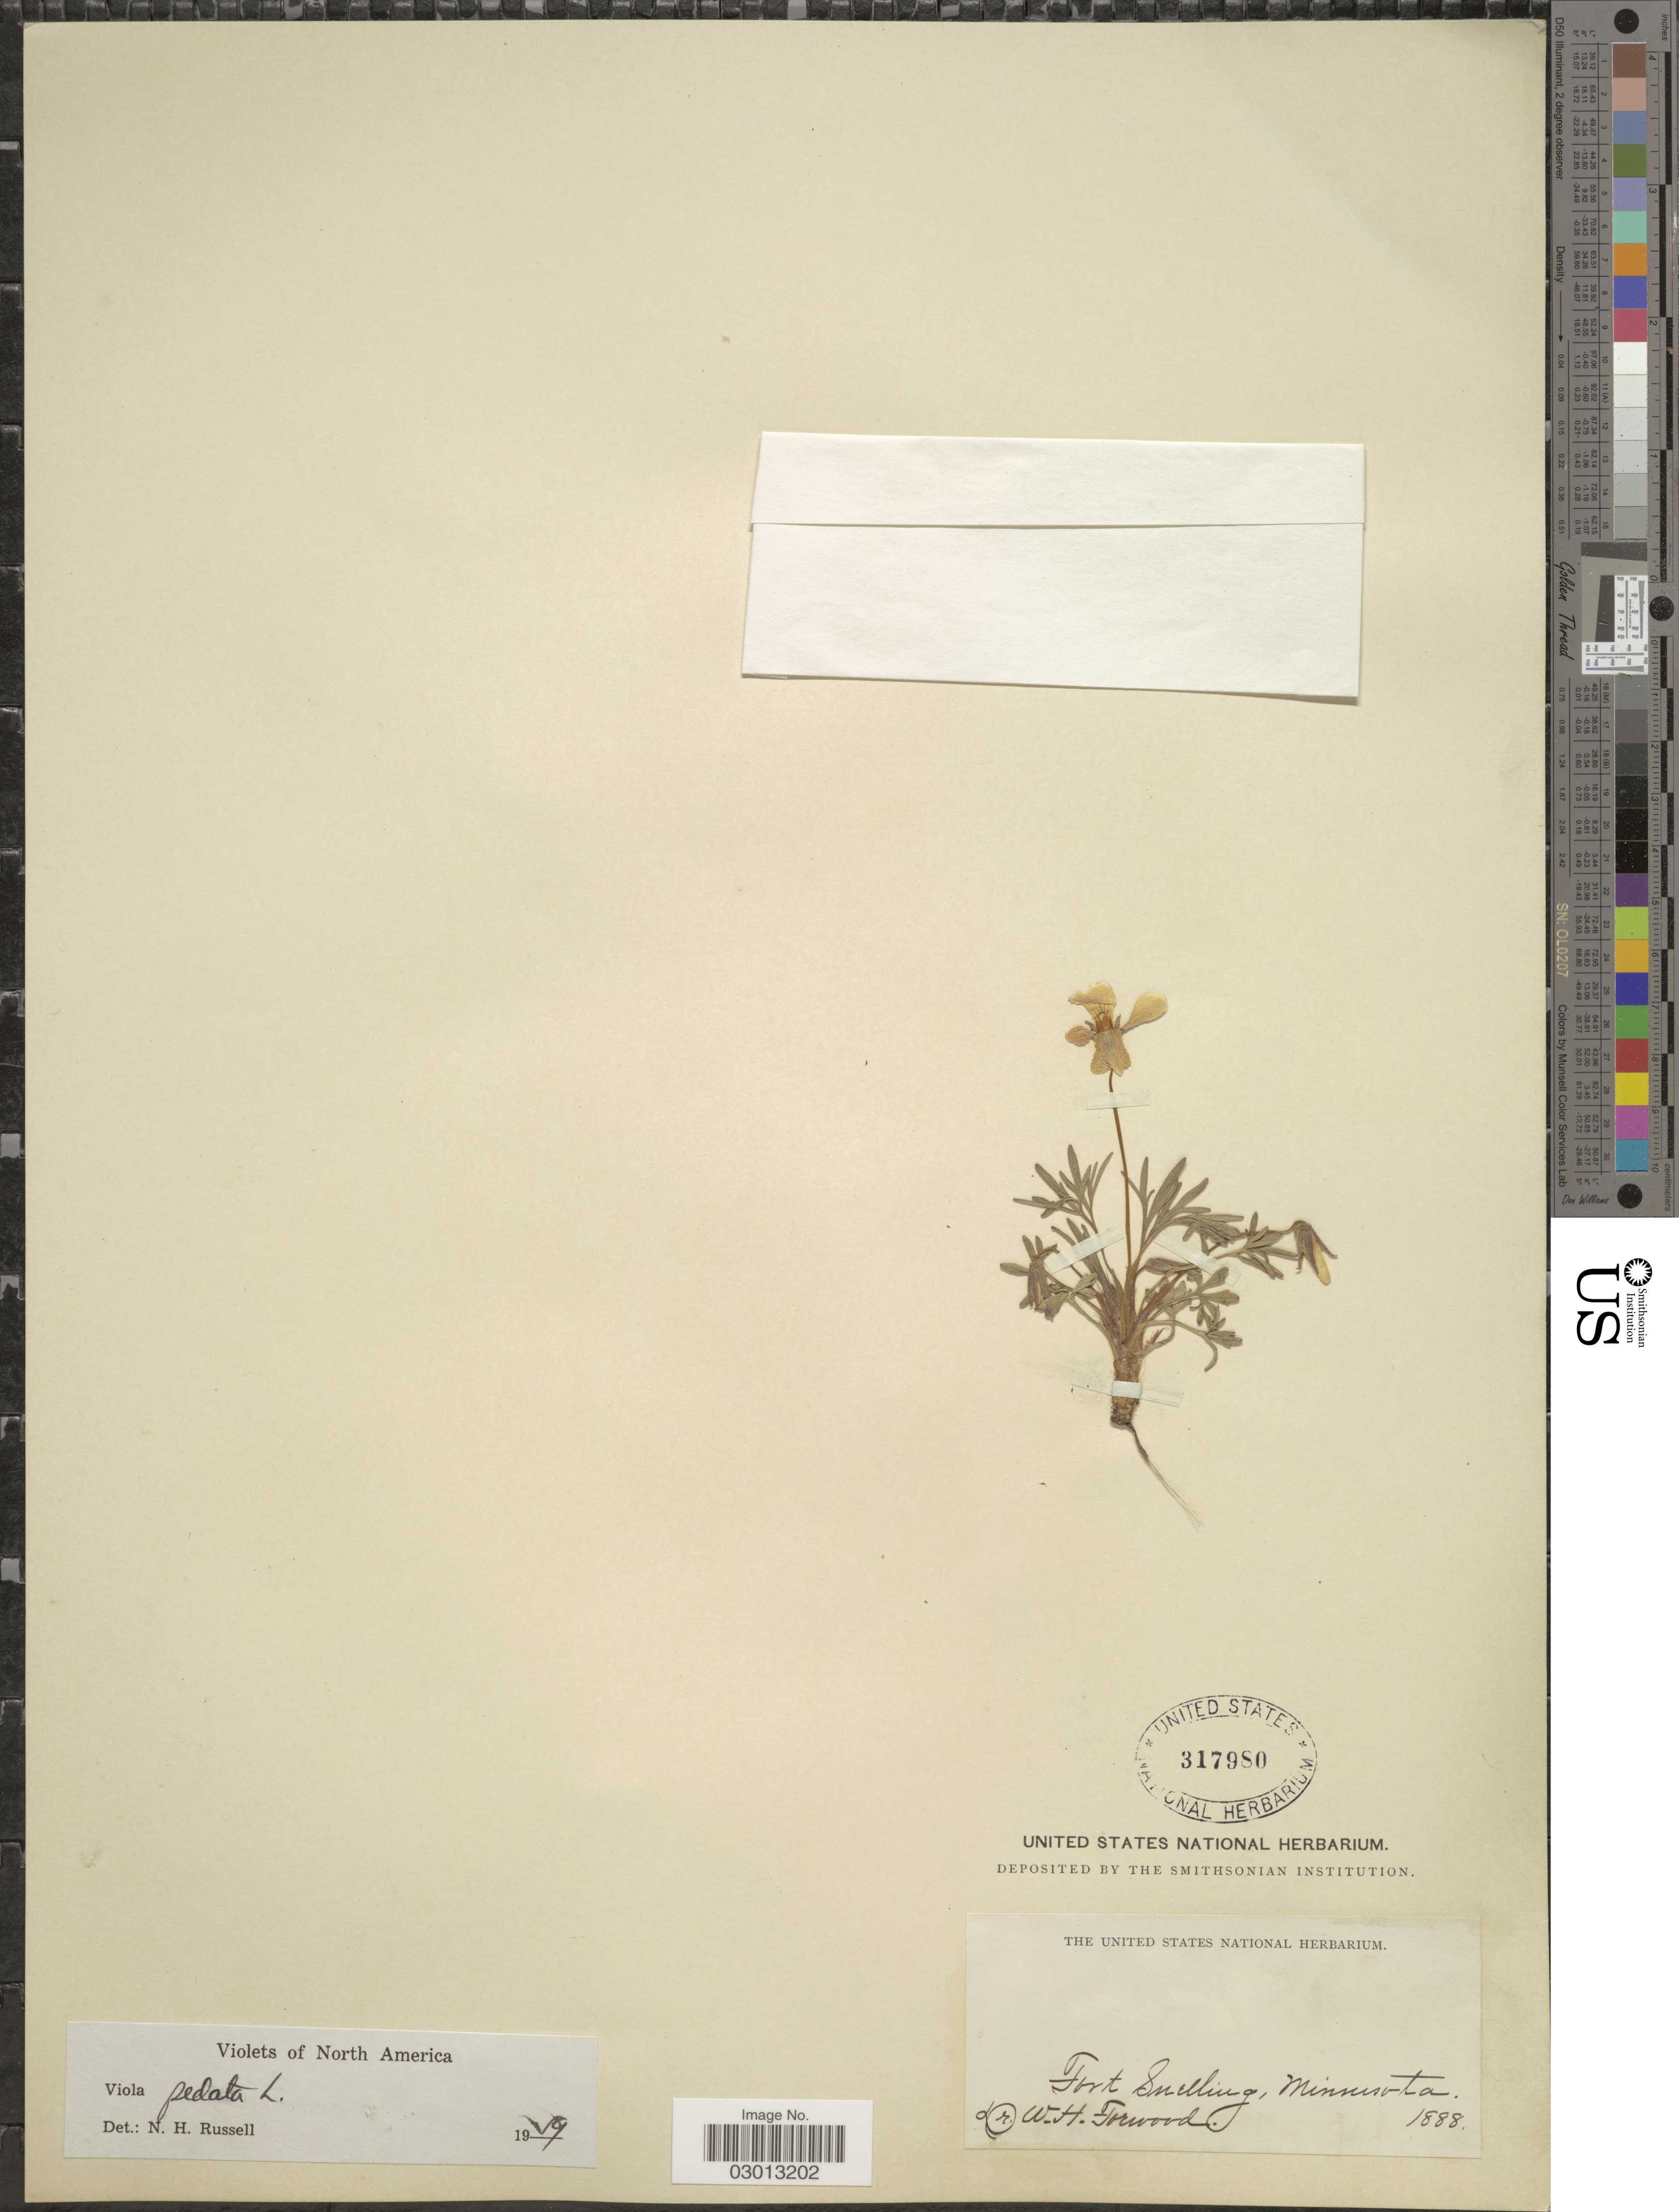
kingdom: Plantae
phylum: Tracheophyta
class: Magnoliopsida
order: Malpighiales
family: Violaceae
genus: Viola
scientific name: Viola pedata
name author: L.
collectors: W. Forwood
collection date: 1888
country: United States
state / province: Minnesota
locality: Fort Snelling.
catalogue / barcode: US 317980